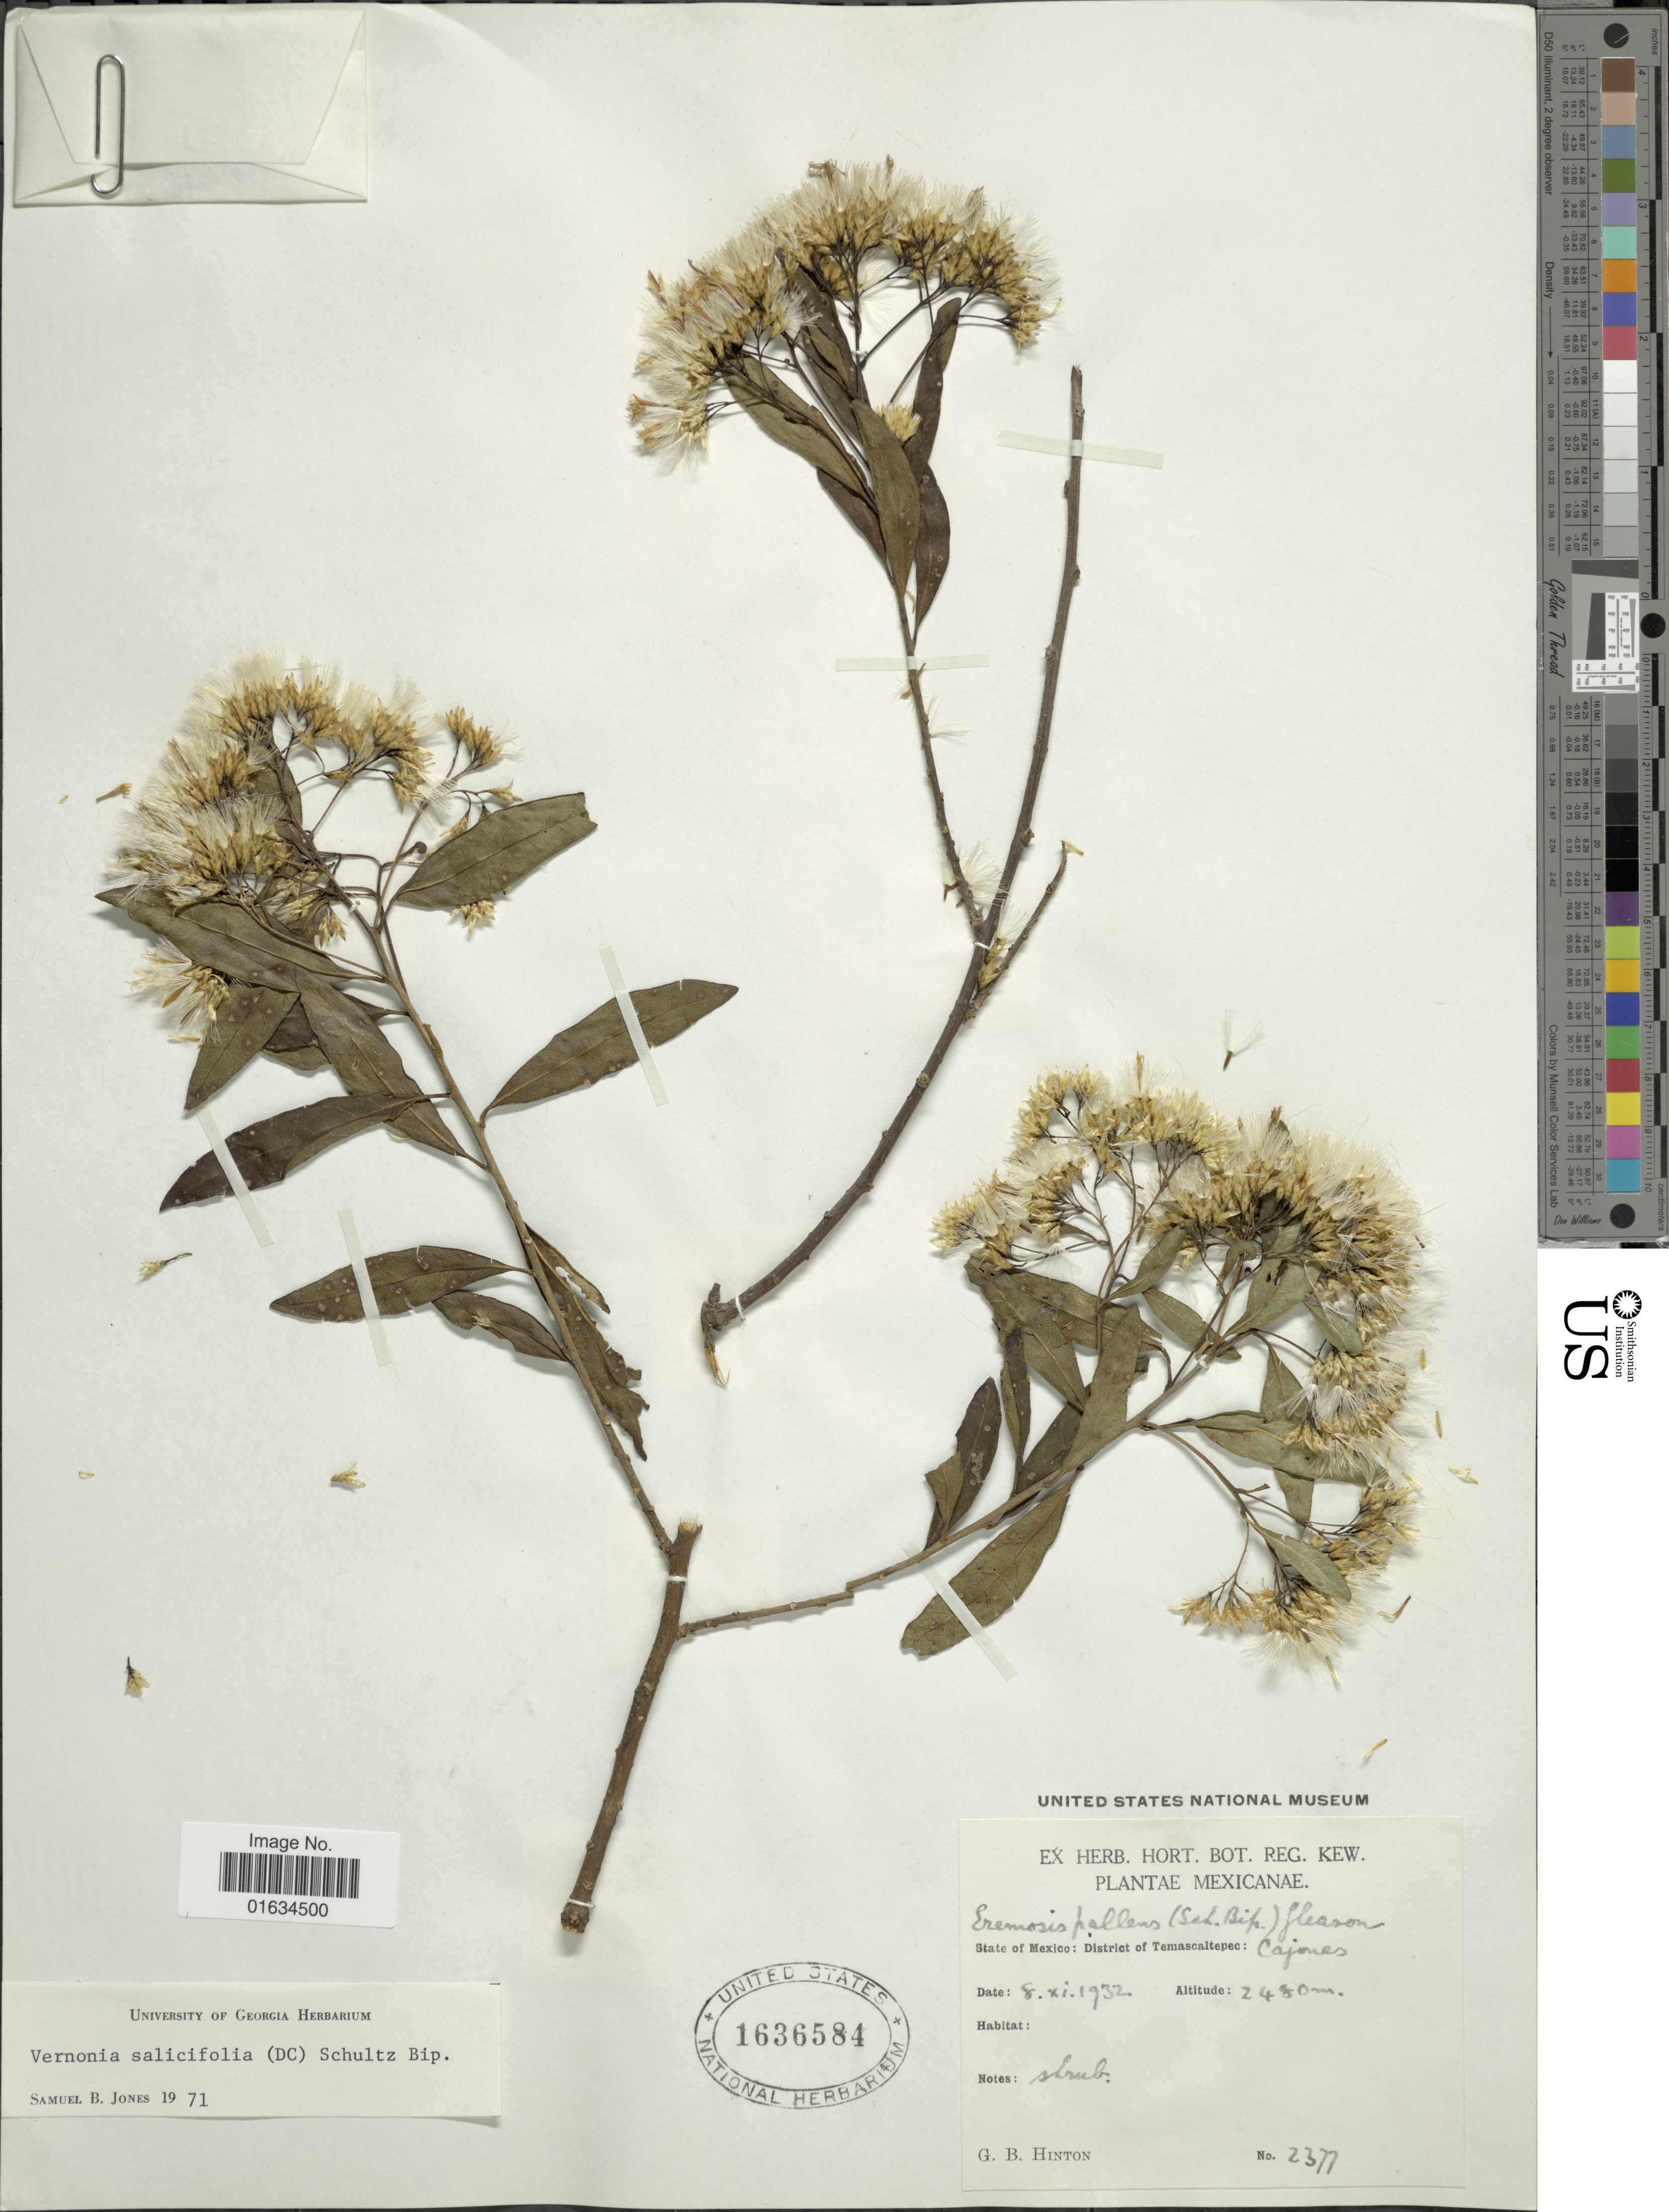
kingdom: Plantae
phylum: Tracheophyta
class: Magnoliopsida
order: Asterales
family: Asteraceae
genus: Critoniopsis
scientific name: Critoniopsis salicifolia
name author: (DC.) H. Rob.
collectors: G. B. Hinton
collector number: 2377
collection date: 1932-11-08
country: Mexico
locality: District of Temascaltepec; Cajones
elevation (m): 2480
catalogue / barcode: US 1636584